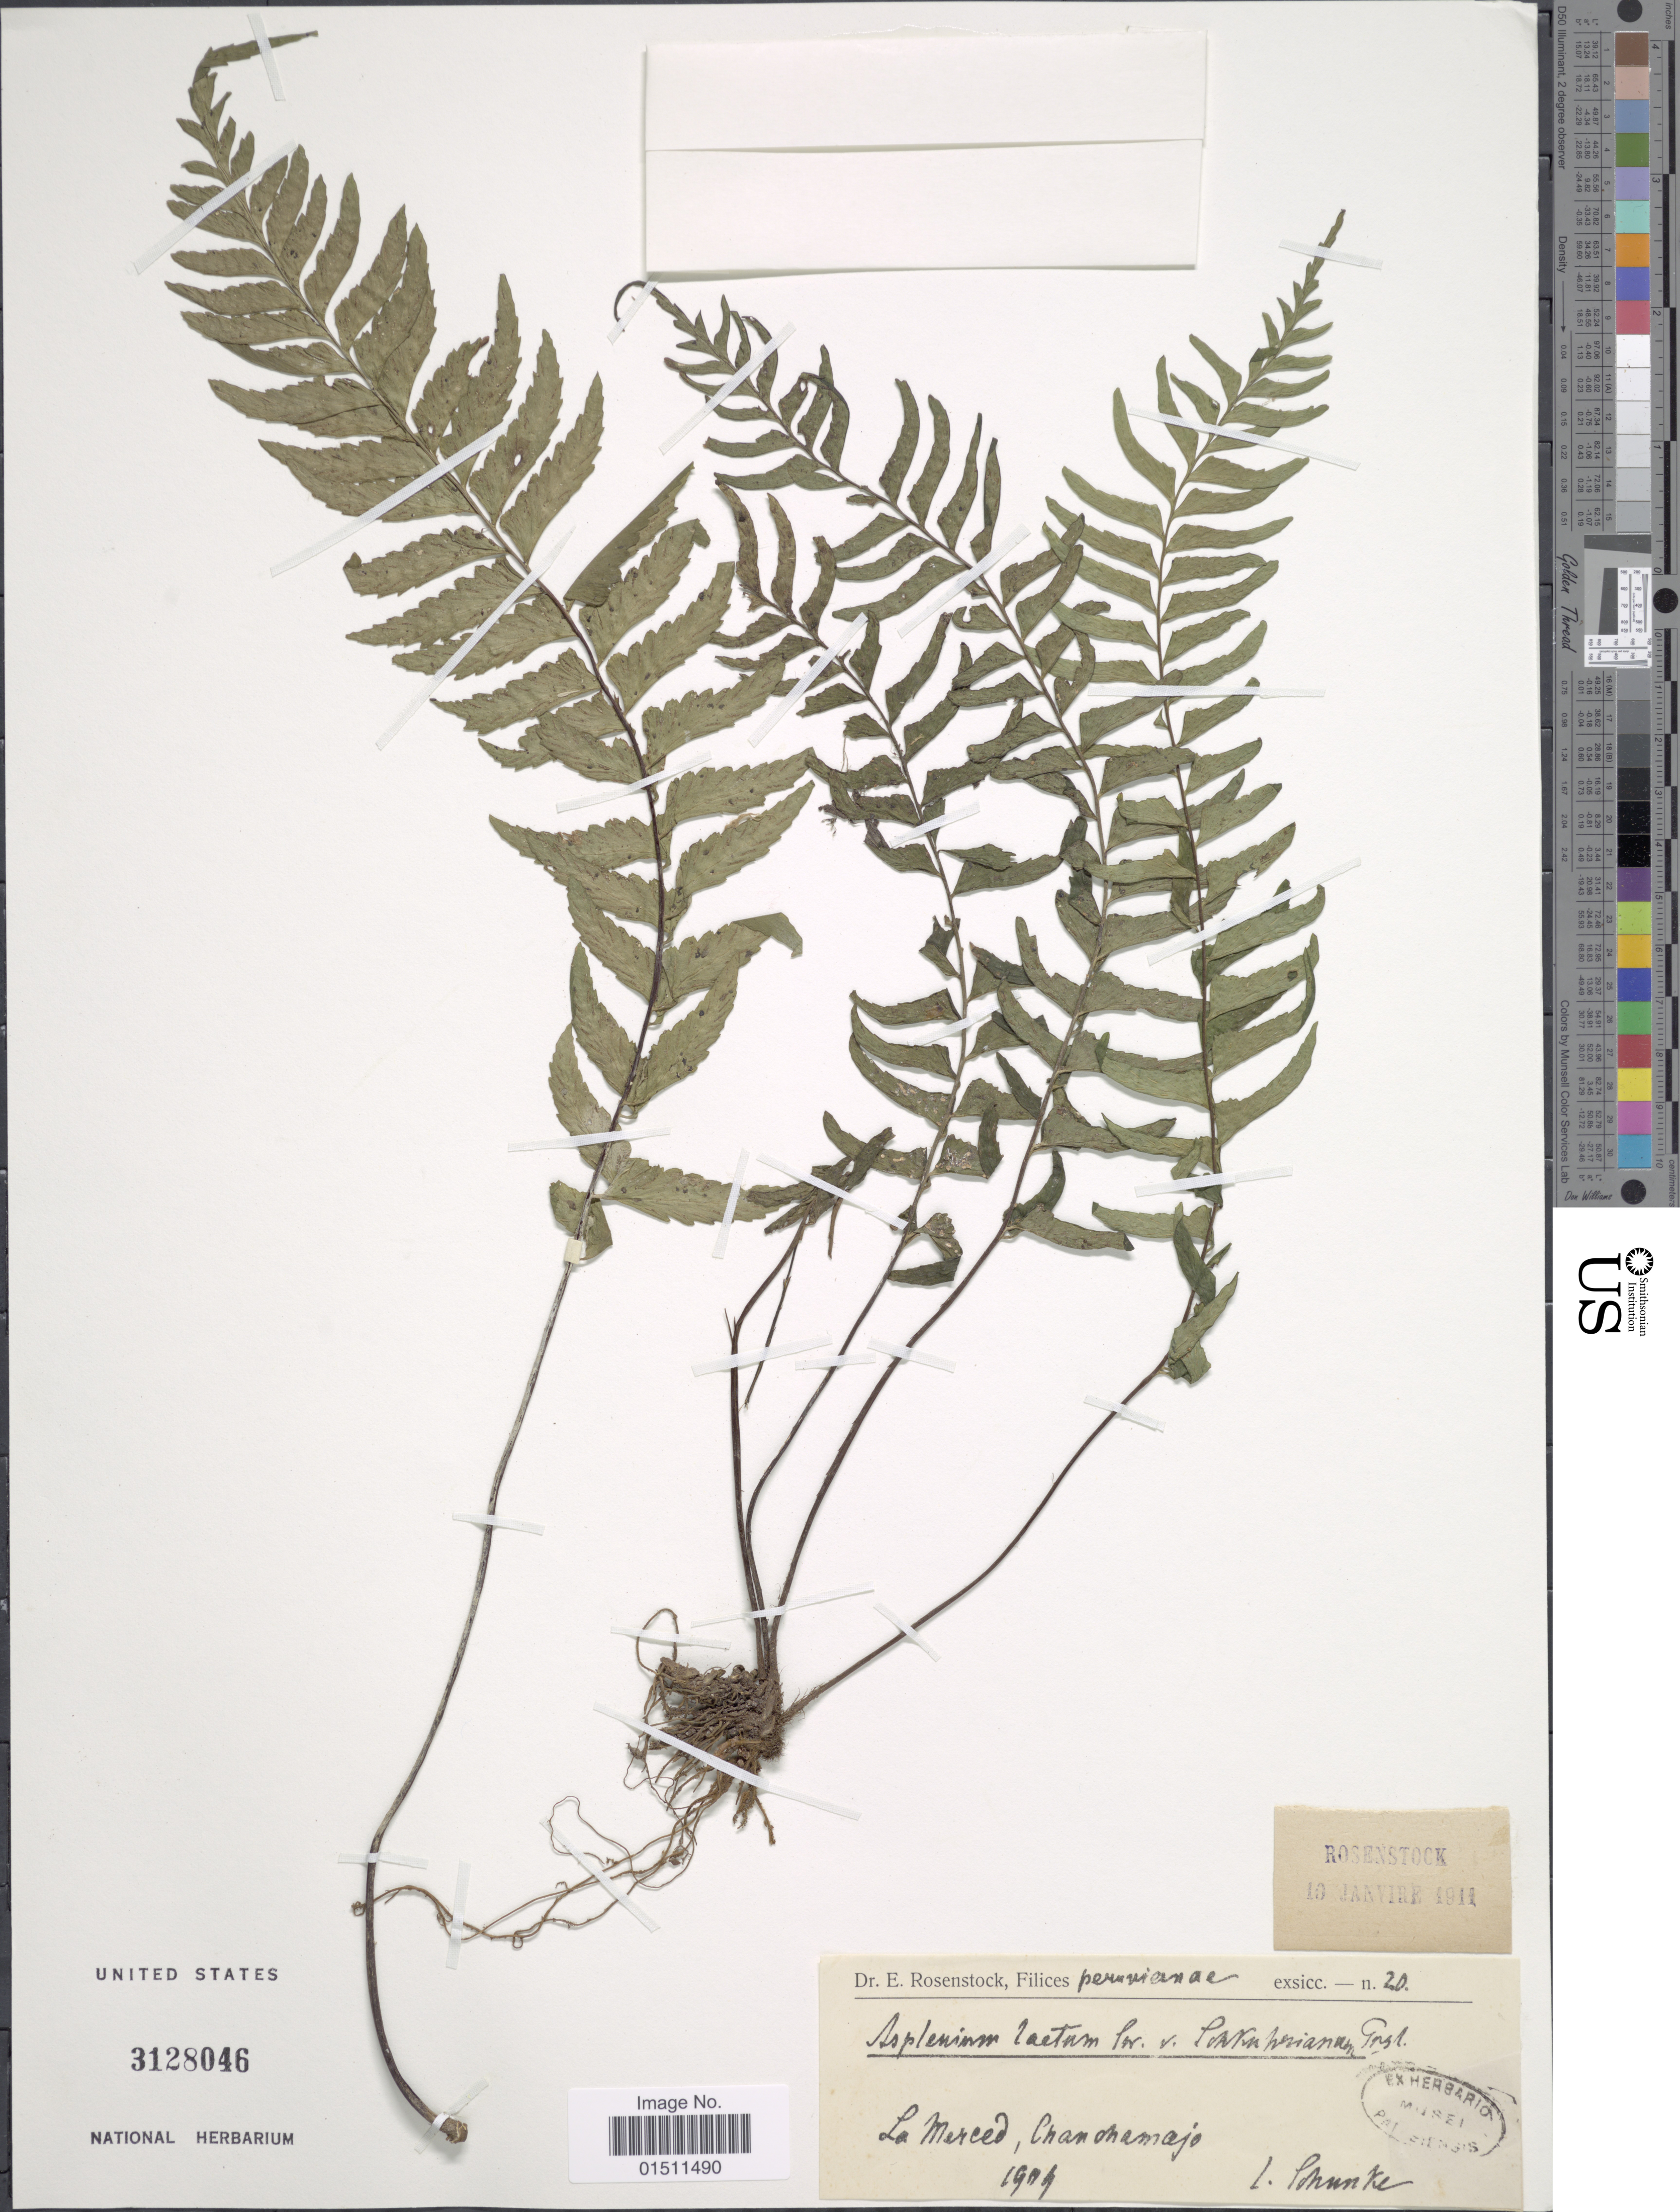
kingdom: Plantae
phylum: Tracheophyta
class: Polypodiopsida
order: Polypodiales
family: Aspleniaceae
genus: Asplenium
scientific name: Asplenium laetum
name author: Sw.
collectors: Schunke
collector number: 20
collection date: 1909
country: Peru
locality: La Merced, Chanchamayo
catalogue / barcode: US 3128046